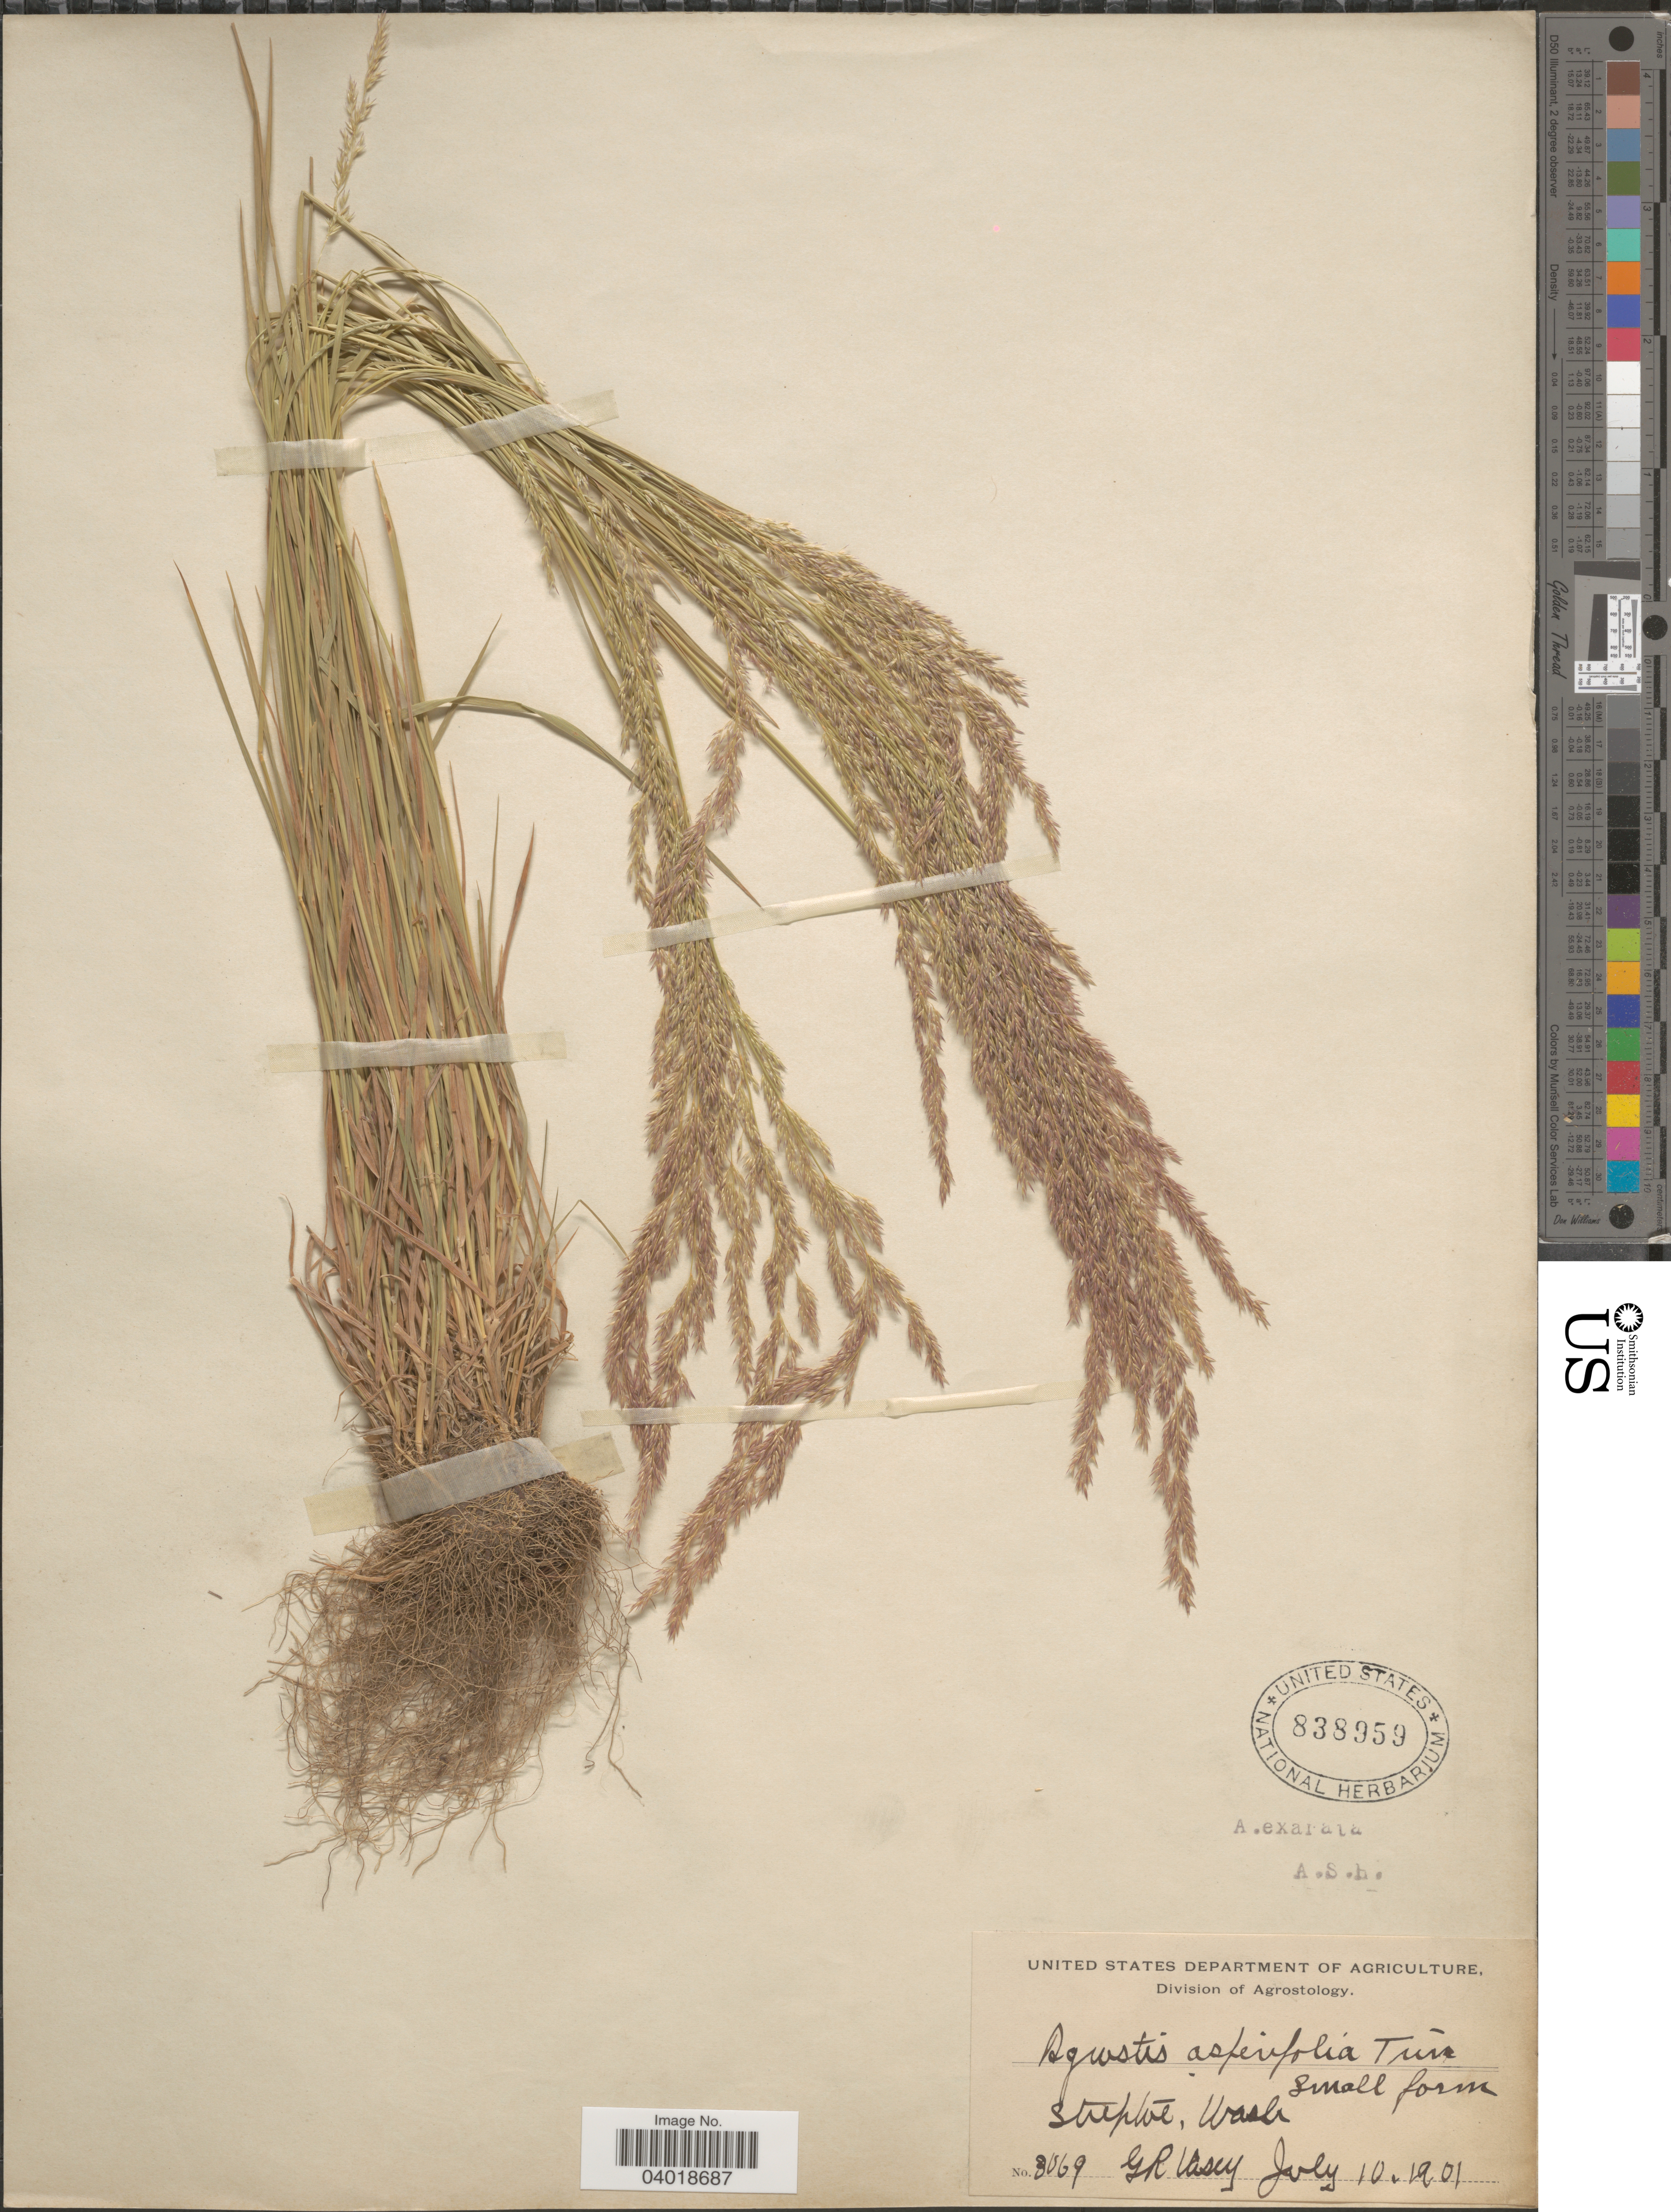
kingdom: Plantae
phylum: Tracheophyta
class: Liliopsida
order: Poales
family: Poaceae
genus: Agrostis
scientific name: Agrostis exarata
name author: Trin.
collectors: G. R. Vasey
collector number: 3069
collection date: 1901-07-10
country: United States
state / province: Washington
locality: Steptoe.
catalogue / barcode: US 838959